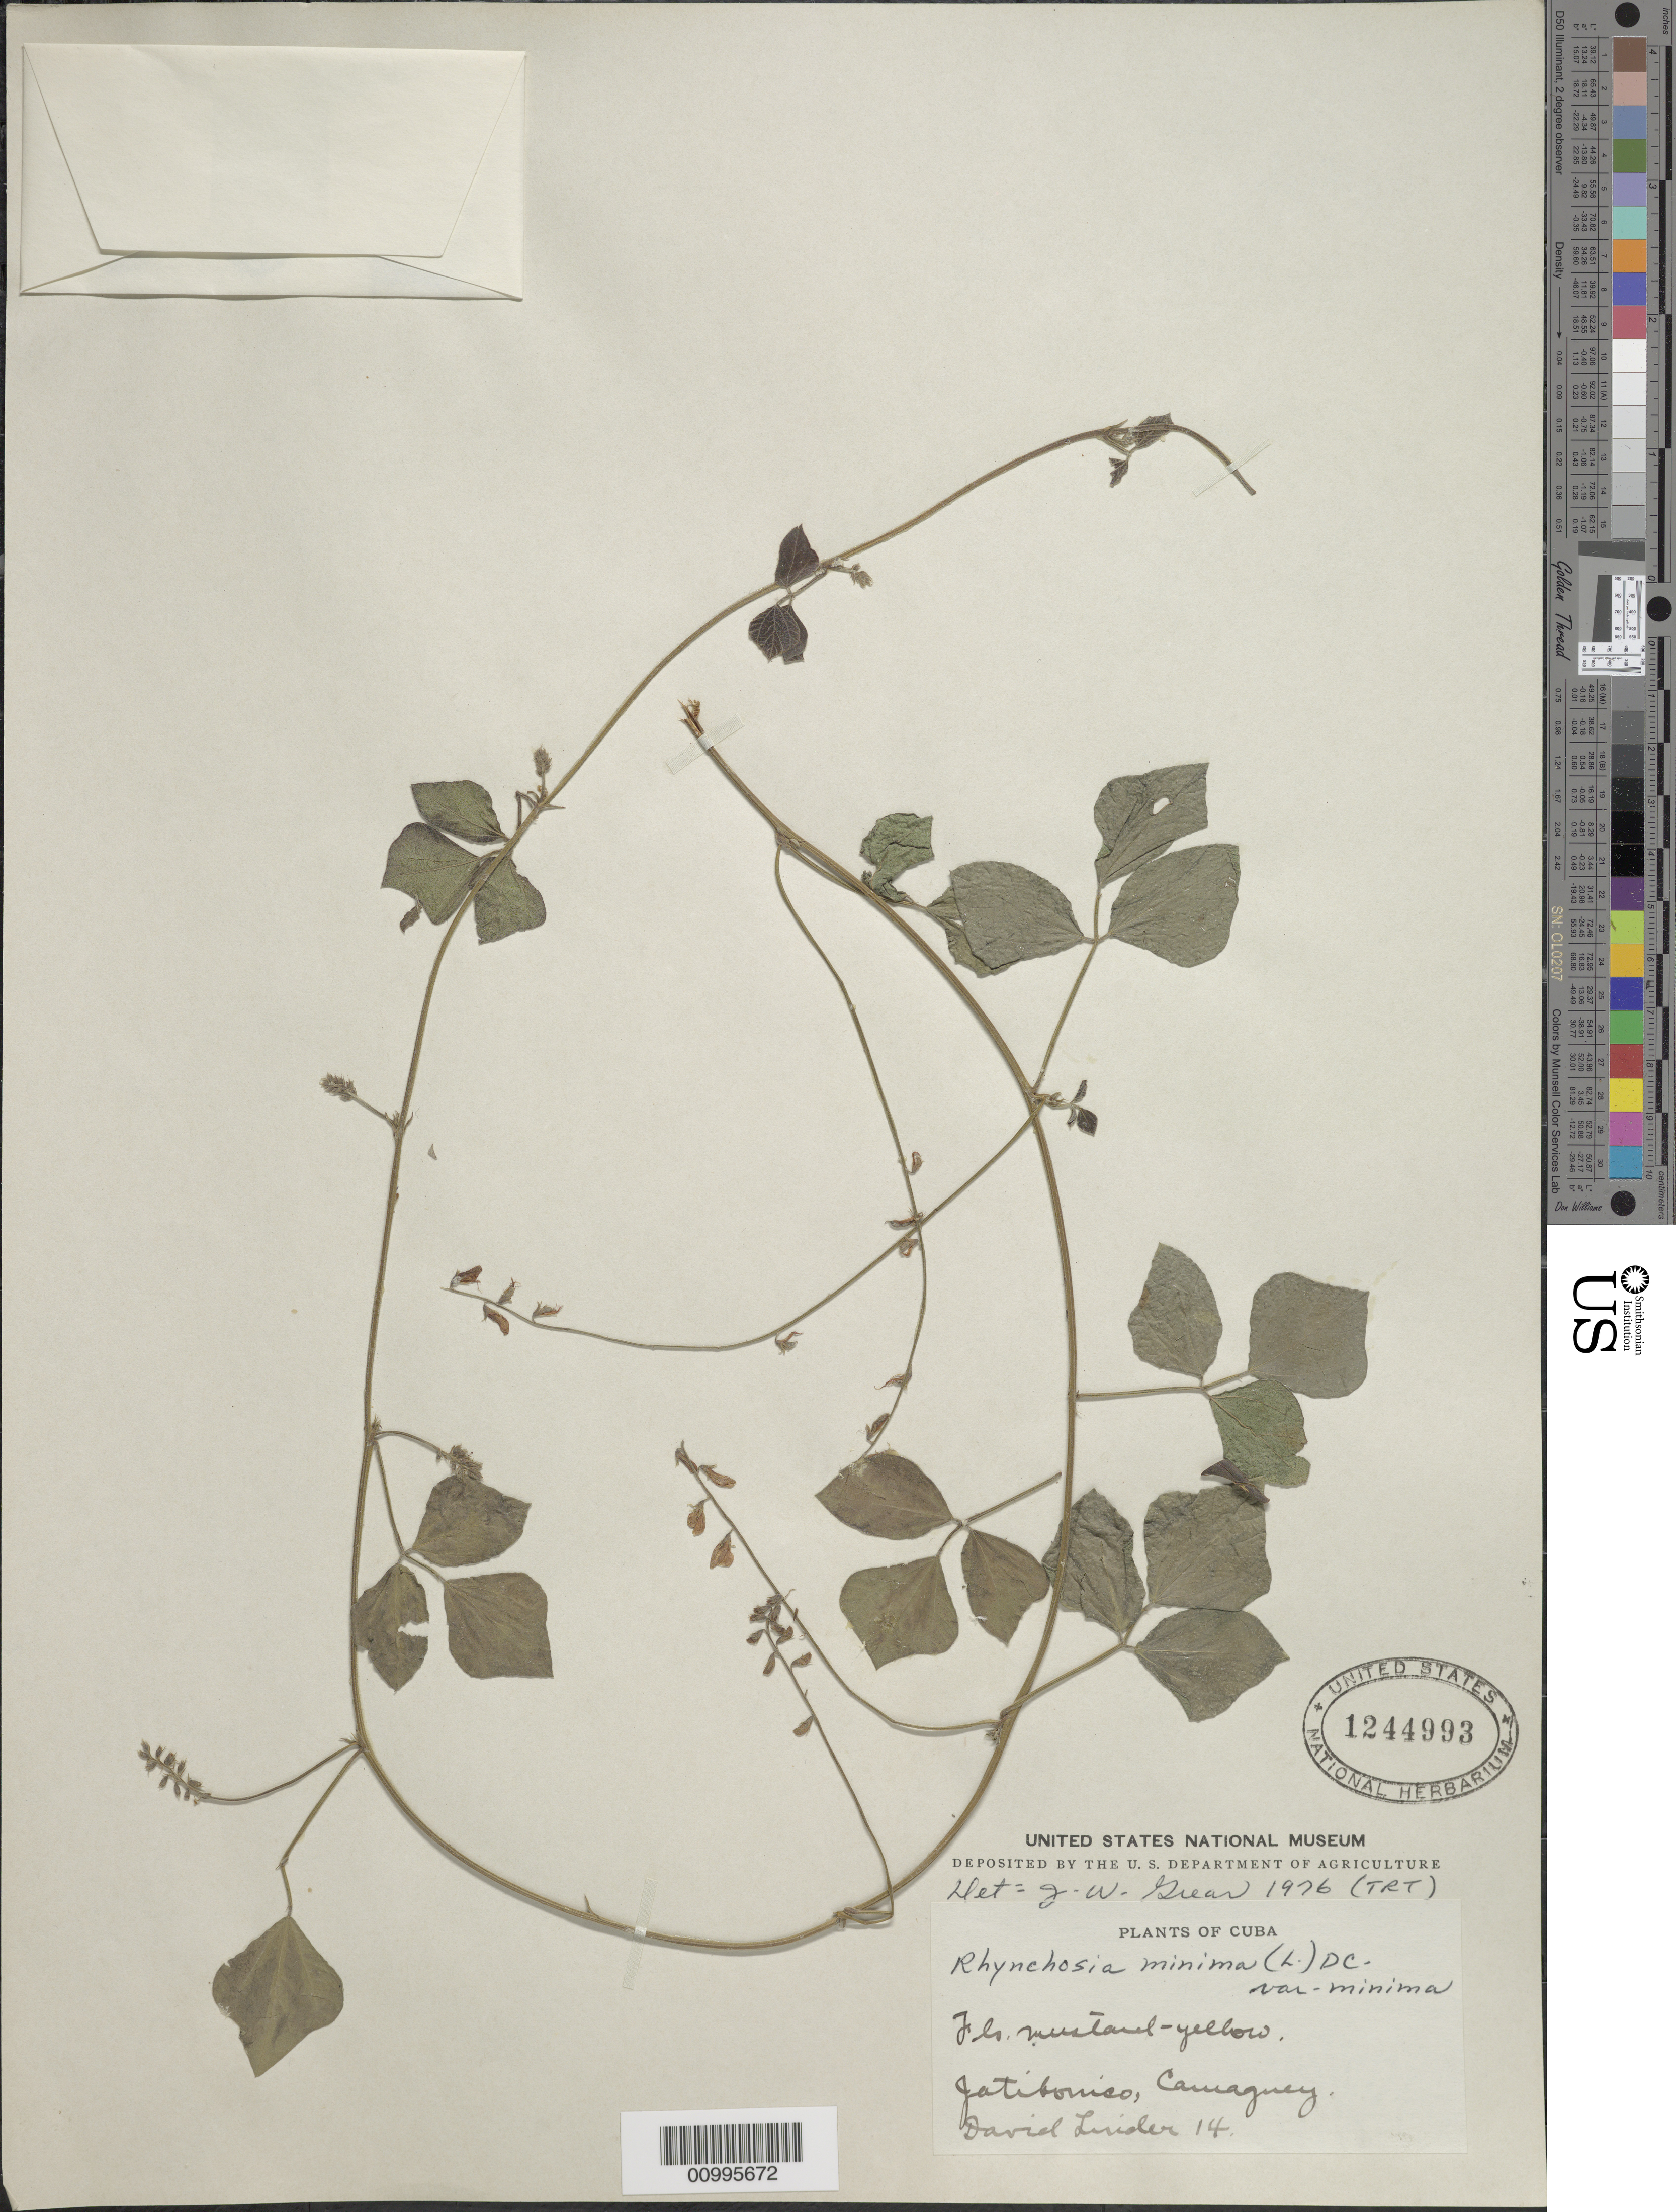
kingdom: Plantae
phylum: Tracheophyta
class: Magnoliopsida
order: Fabales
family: Fabaceae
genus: Rhynchosia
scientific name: Rhynchosia minima var. minima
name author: (L.) DC.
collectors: D. Linder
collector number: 14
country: Cuba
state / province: Camagüey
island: Cuba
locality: Jatibonico, Camaguey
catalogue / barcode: US 1244993